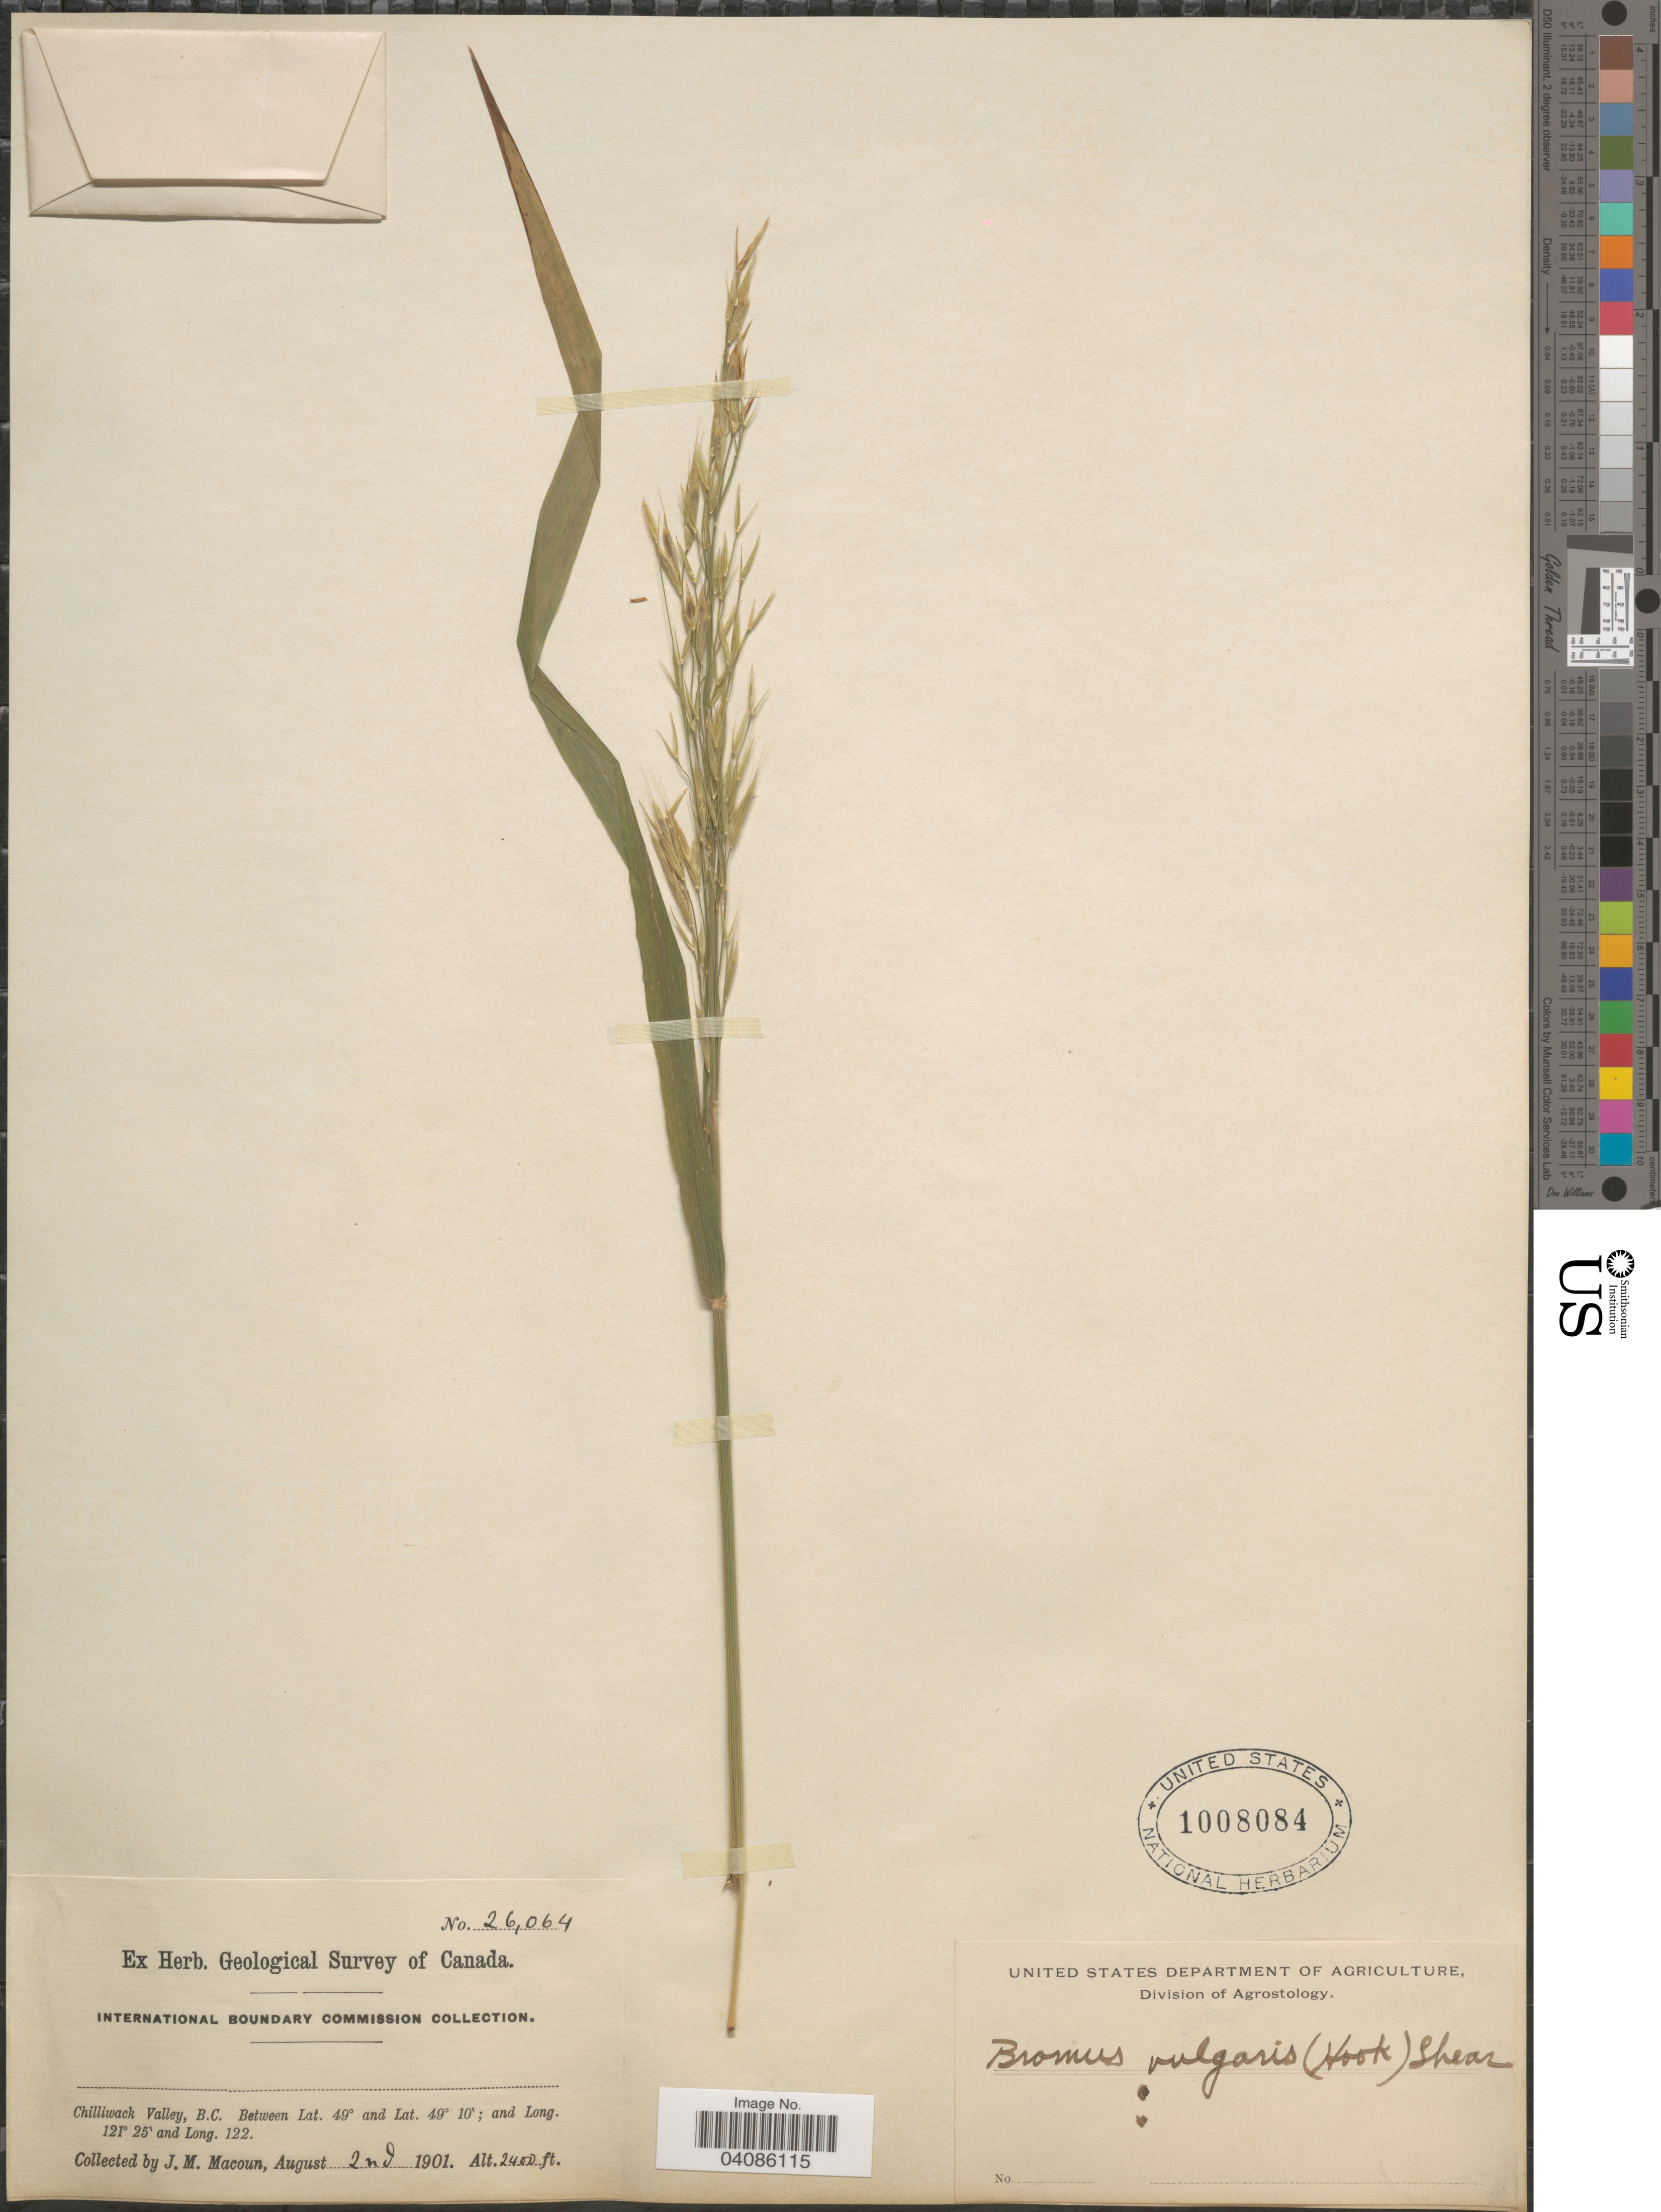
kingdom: Plantae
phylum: Tracheophyta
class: Liliopsida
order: Poales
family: Poaceae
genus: Bromus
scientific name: Bromus vulgaris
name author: (Hook.) Shear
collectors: J. M. Macoun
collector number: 26064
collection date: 1901-08-02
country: Canada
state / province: British Columbia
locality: Geological Survey of Canada. Chilliwack Valley.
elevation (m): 732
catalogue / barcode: US 1008084